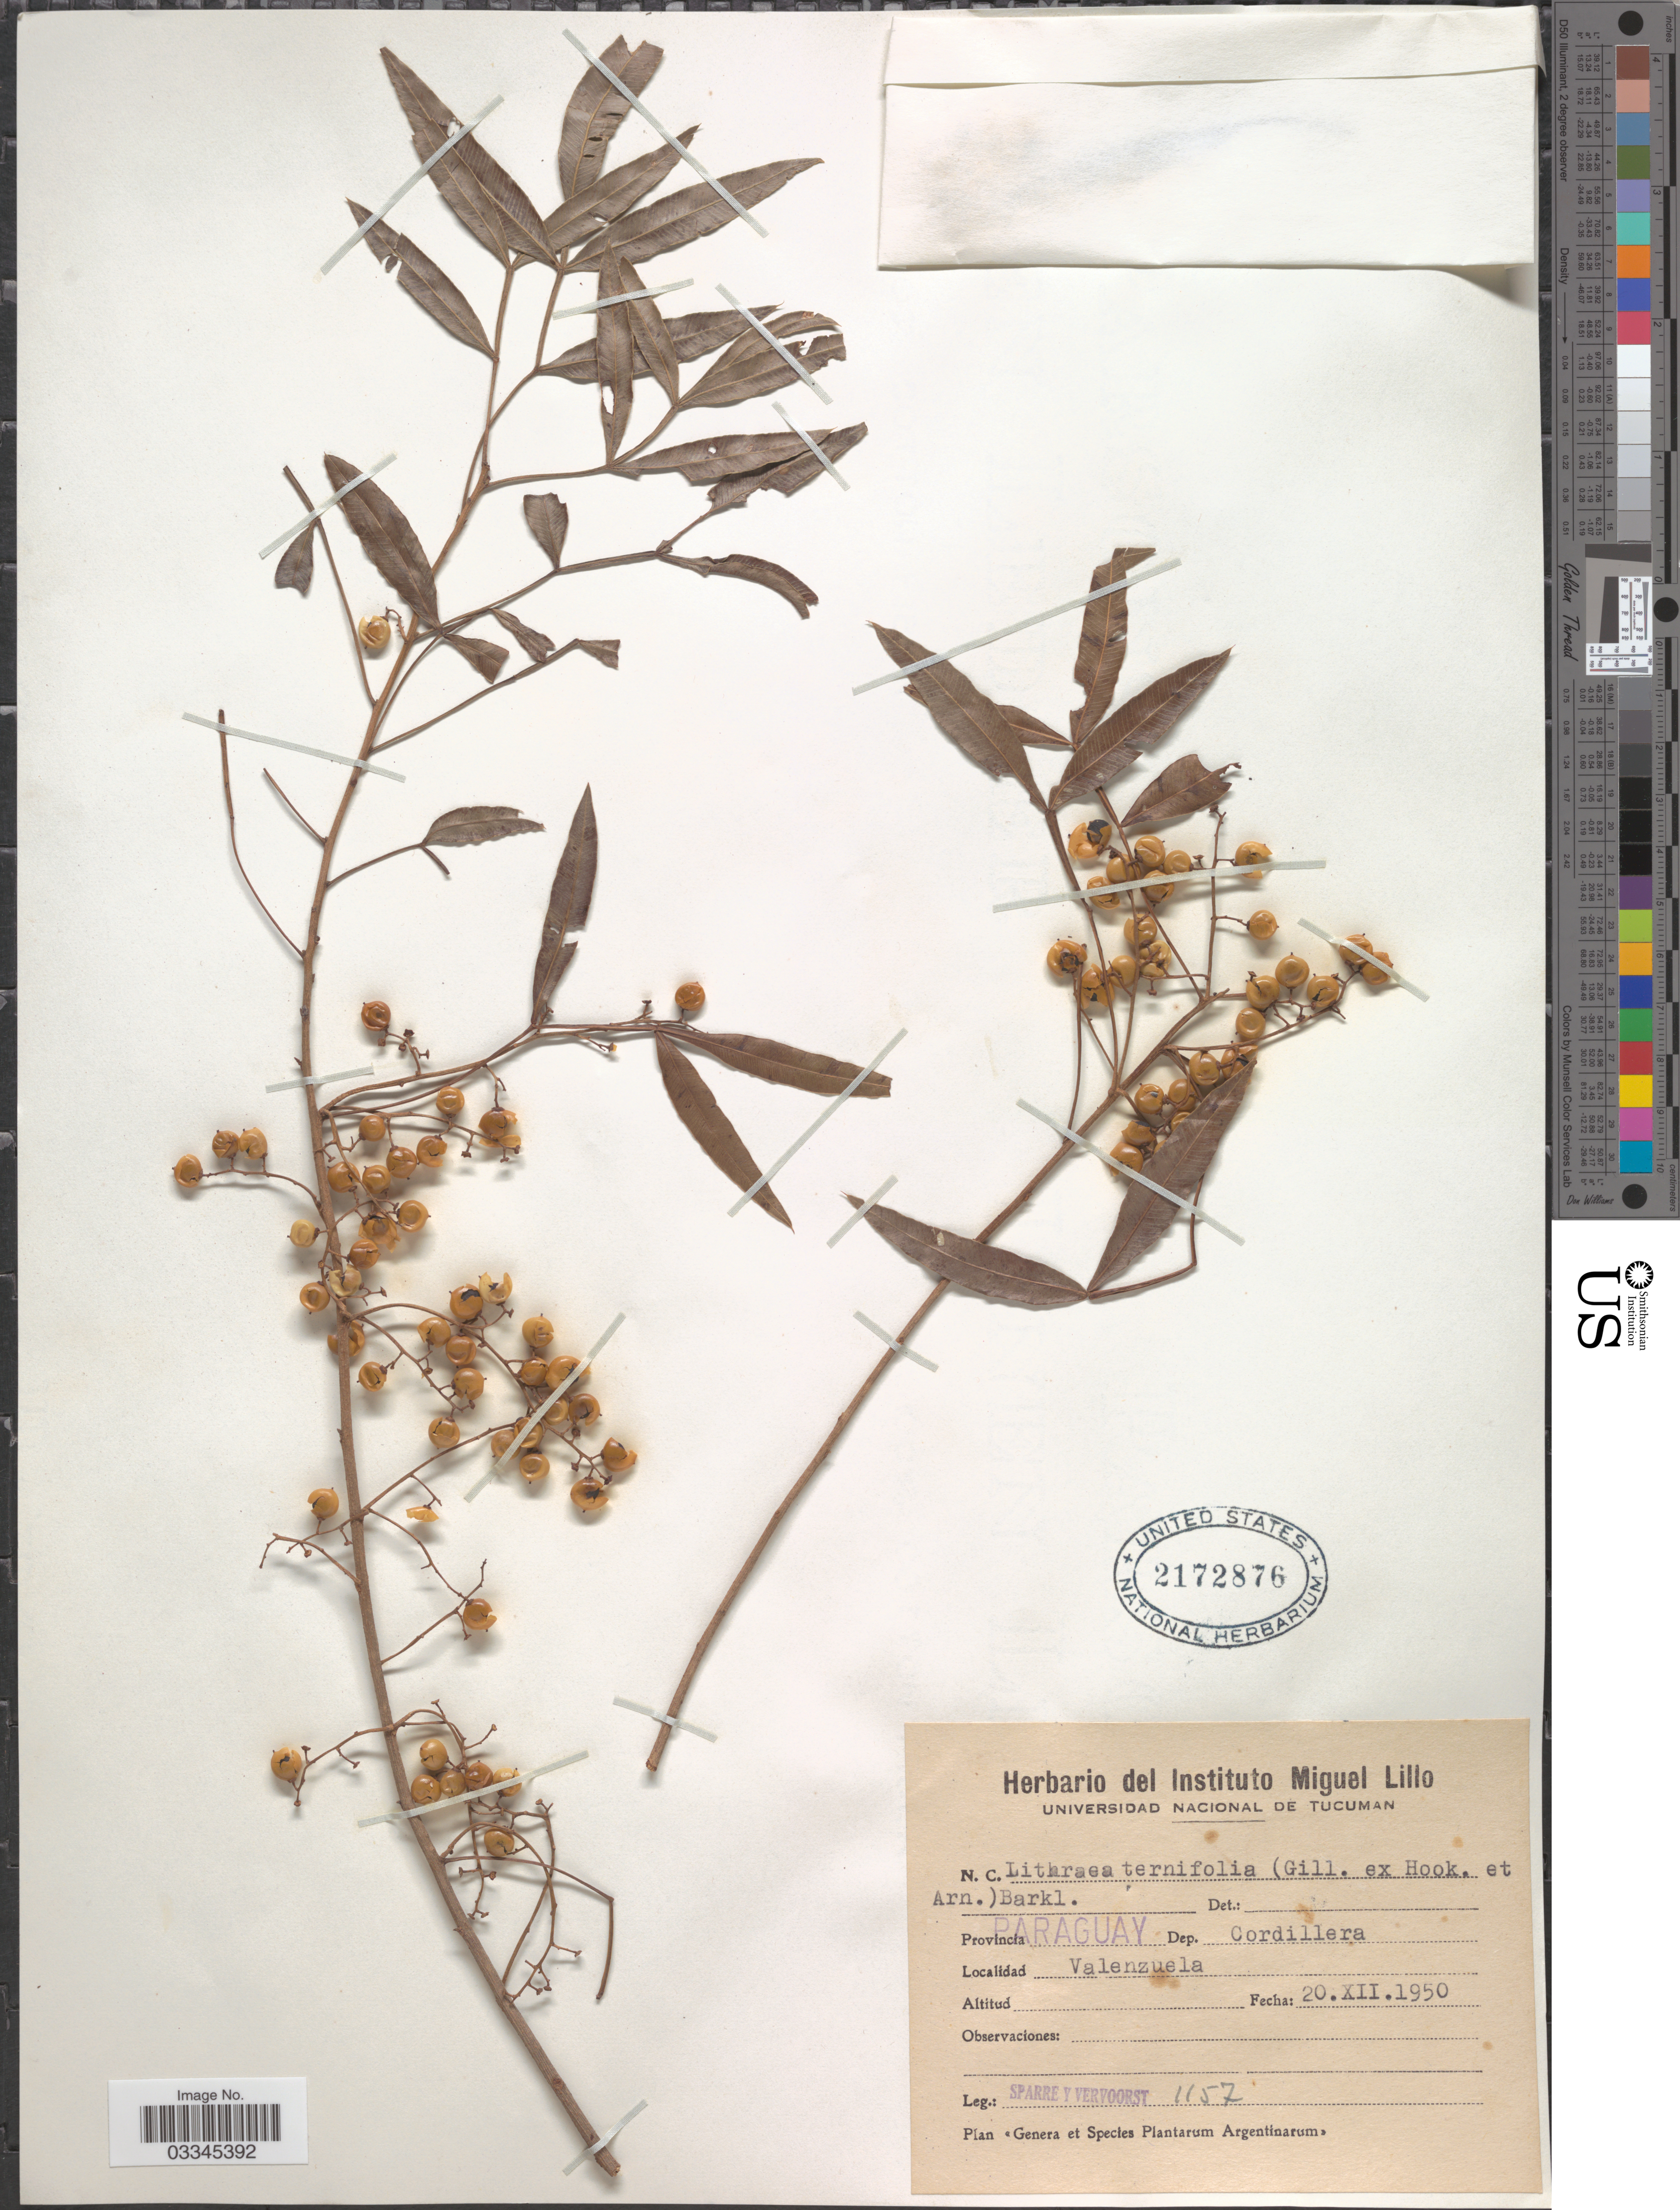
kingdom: Plantae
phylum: Tracheophyta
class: Magnoliopsida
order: Sapindales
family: Anacardiaceae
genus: Lithraea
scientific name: Lithraea ternifolia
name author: (Gillies ex Hook.) F.A. Barkley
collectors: Sparre & Vervoorst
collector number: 1157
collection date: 1950-12-20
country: Paraguay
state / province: Cordillera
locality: Dep. Cordillera. Valenzuela.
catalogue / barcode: US 2172876